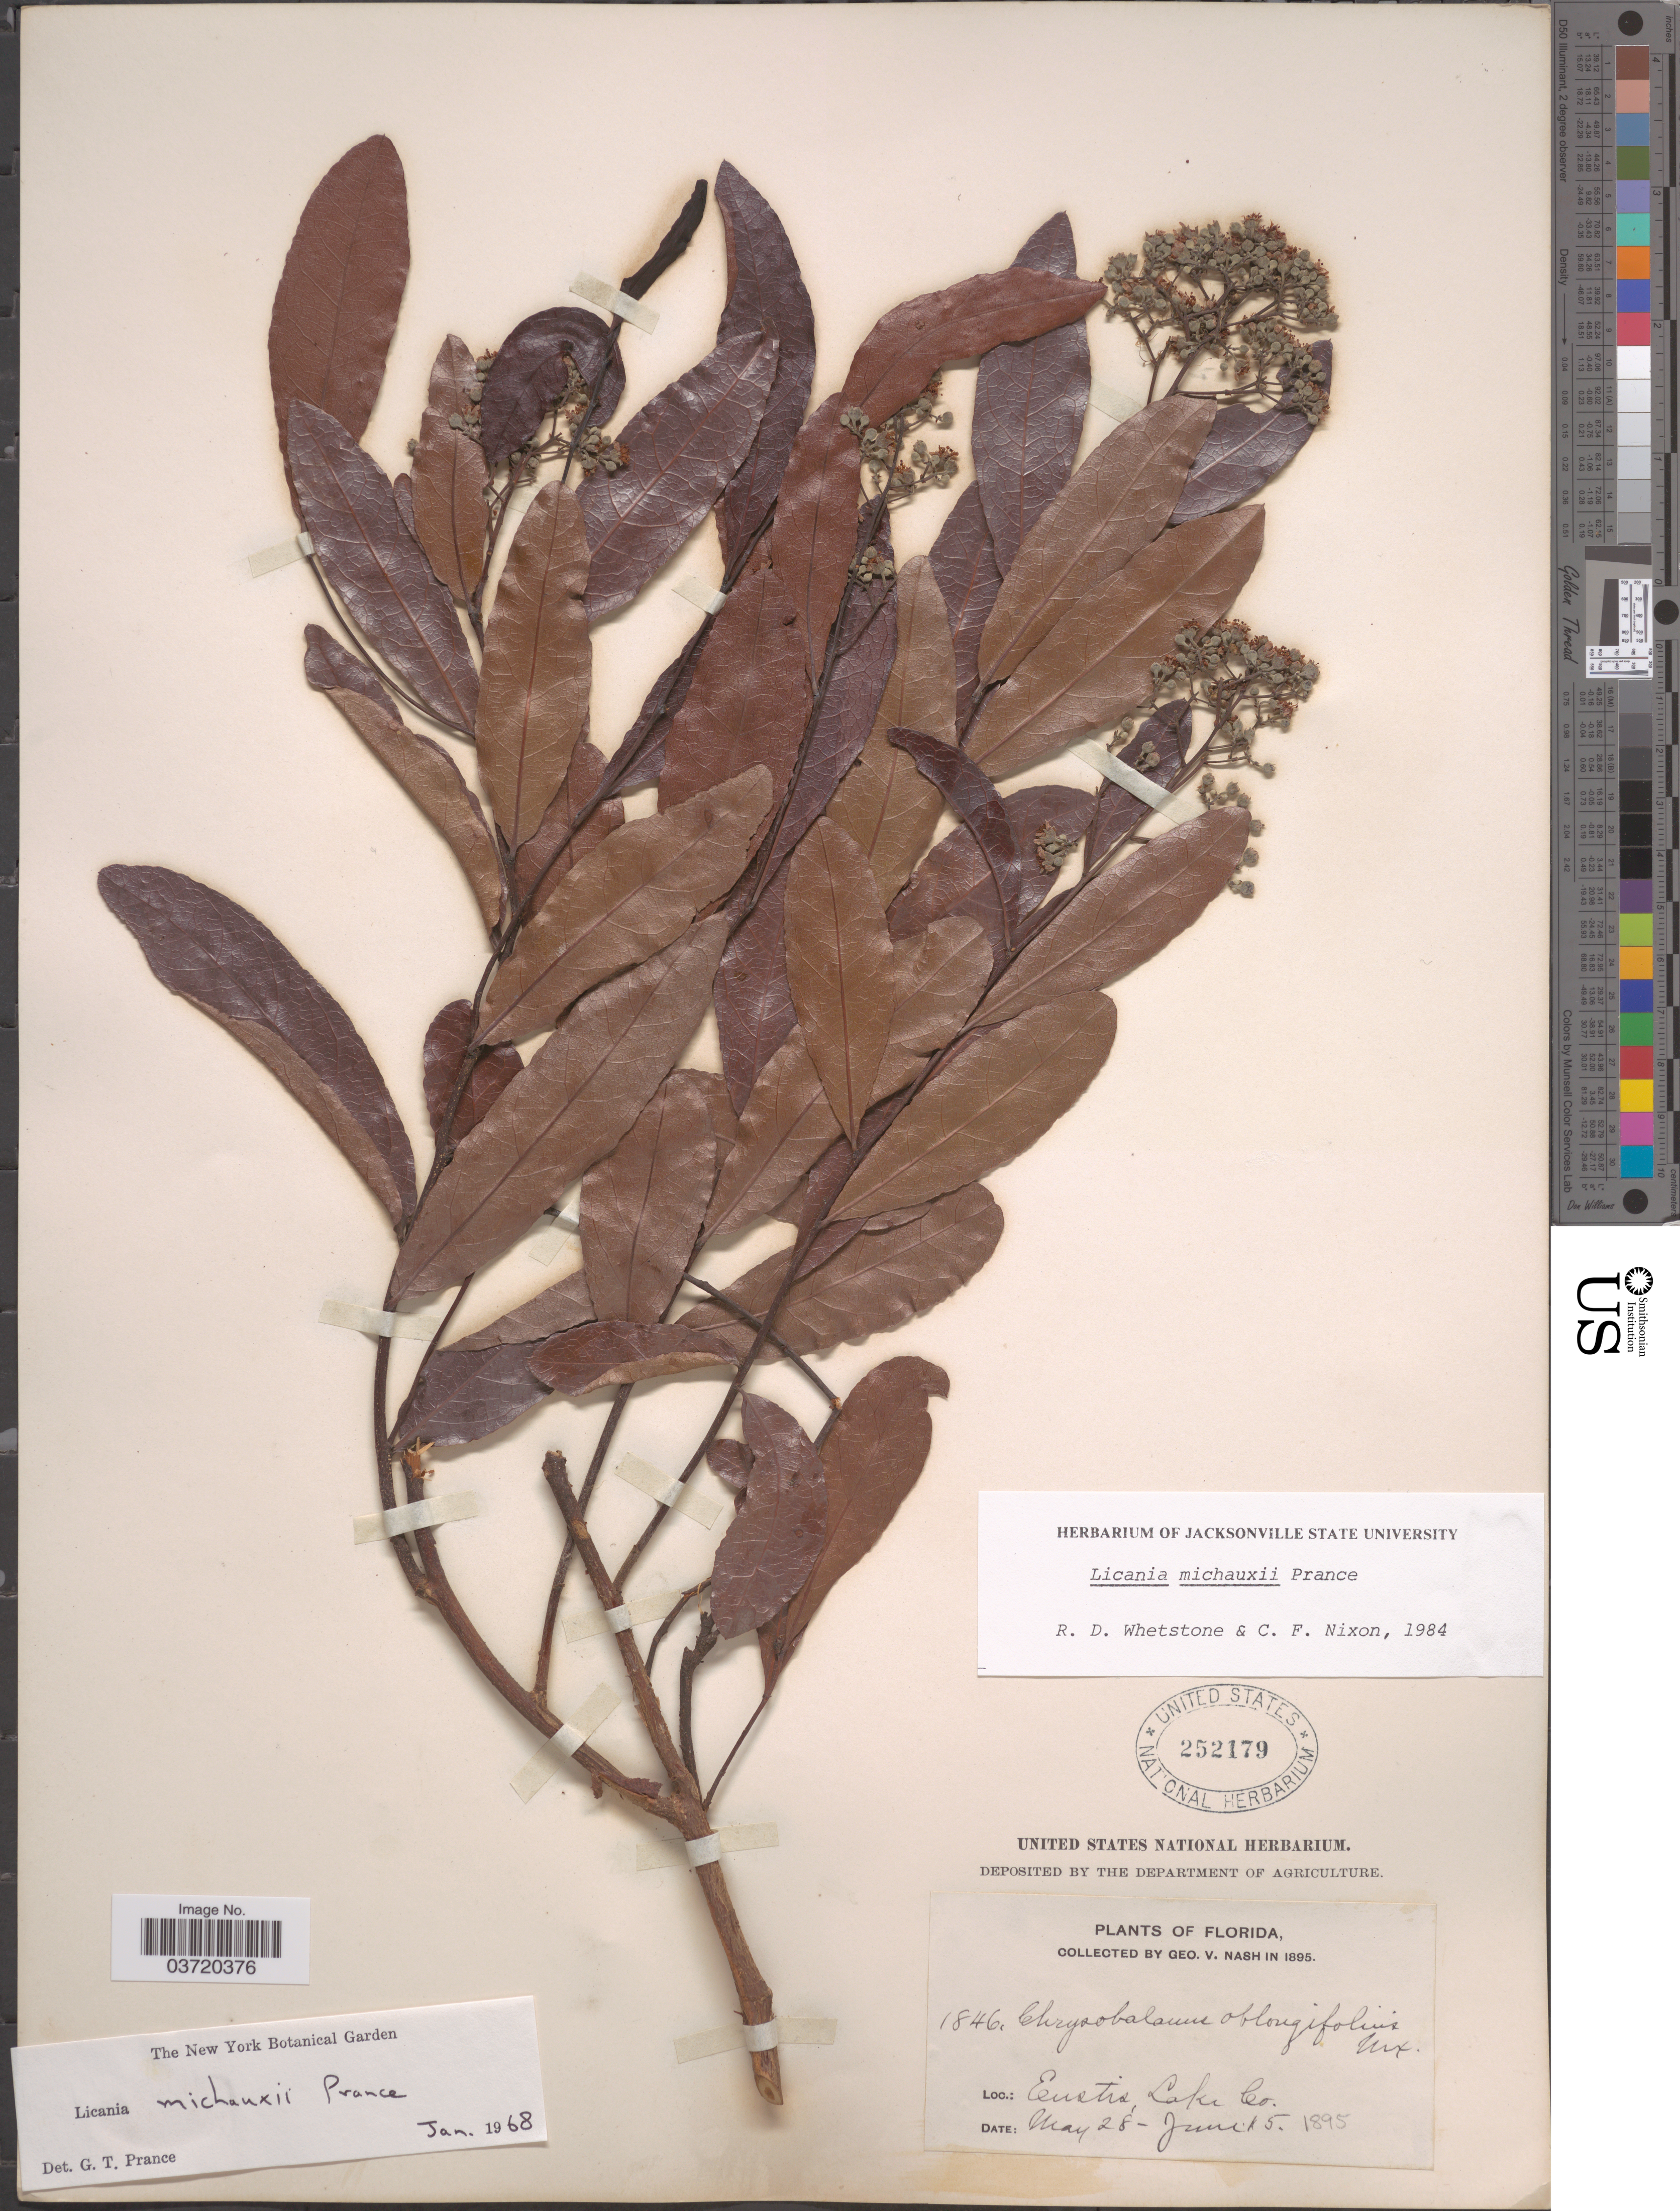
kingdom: Plantae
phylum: Tracheophyta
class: Magnoliopsida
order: Malpighiales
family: Chrysobalanaceae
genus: Geobalanus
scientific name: Geobalanus oblongifolius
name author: (Michx.) Small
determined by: Strong, M. T., (US), Smithsonian Institution - National Museum of Natural History (UNITED STATES)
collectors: G. V. Nash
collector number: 1846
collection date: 1895-05-28/1895-06-15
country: United States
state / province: Florida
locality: Eeustis Lake Co.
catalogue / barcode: US 252179